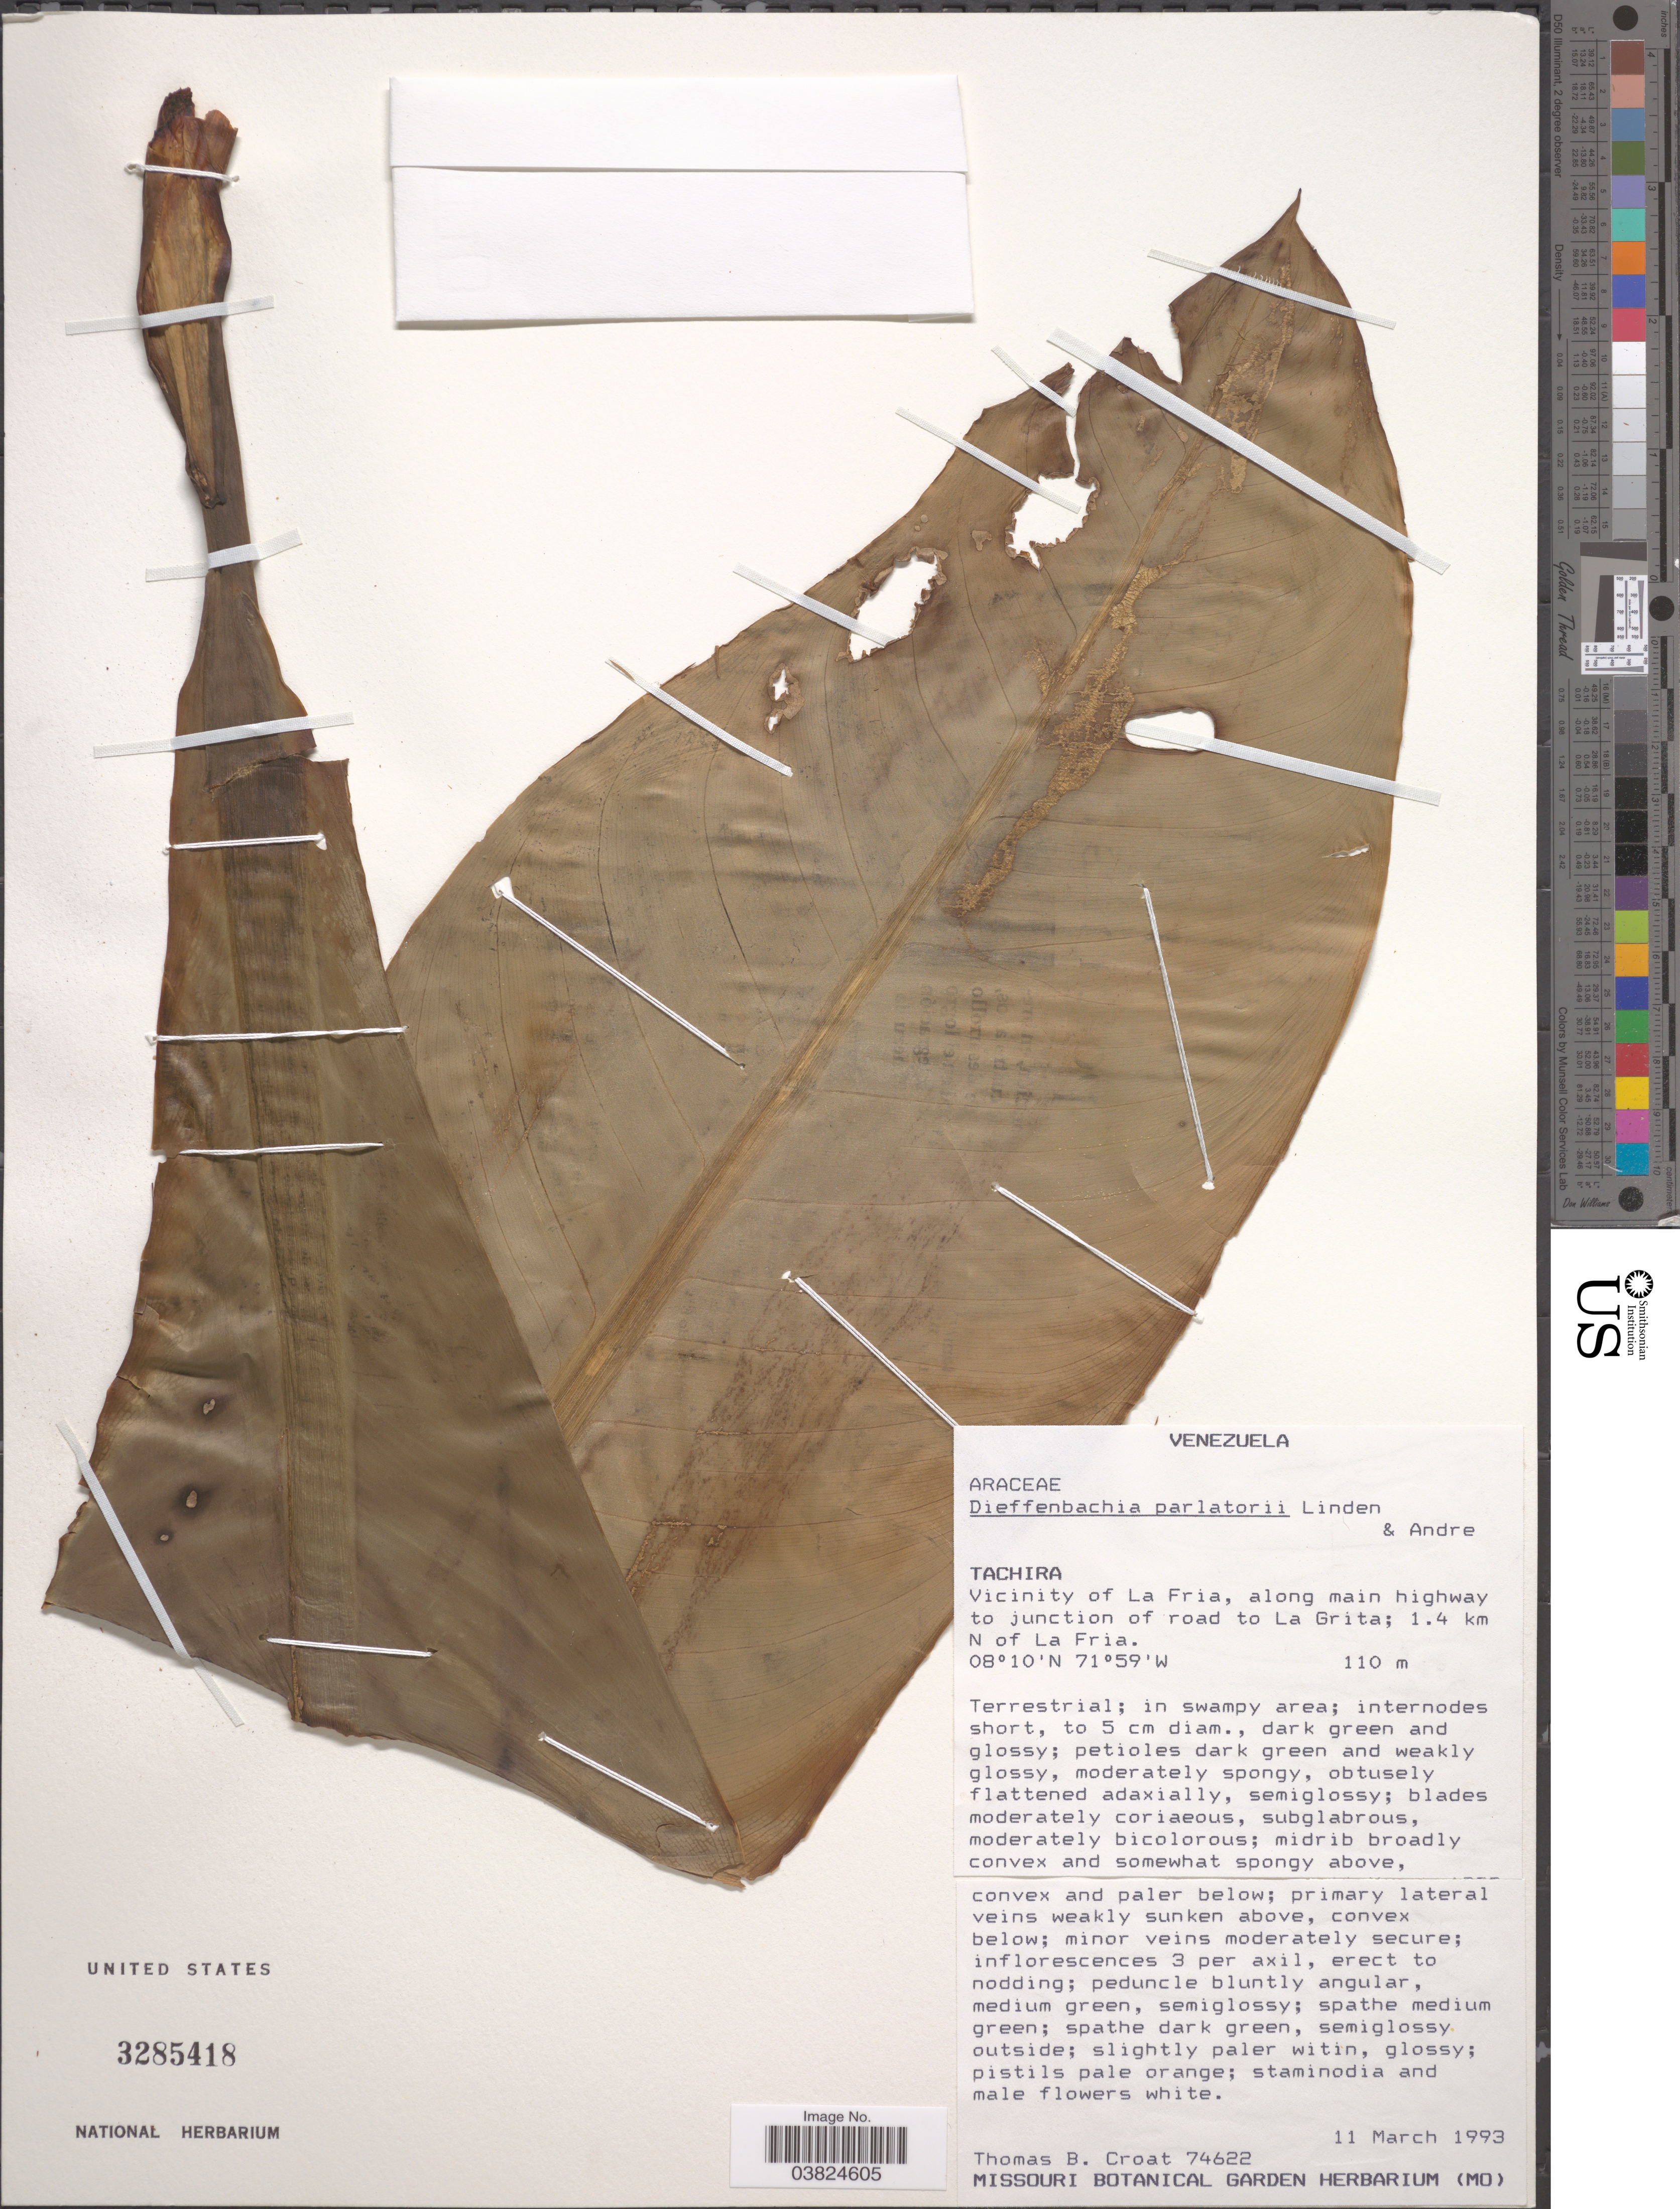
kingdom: Plantae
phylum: Tracheophyta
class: Liliopsida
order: Alismatales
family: Araceae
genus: Dieffenbachia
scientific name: Dieffenbachia parlatorei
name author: Linden & André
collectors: T. B. Croat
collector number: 74622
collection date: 1993-03-11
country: Venezuela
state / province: Tachira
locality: Vicinity of La Fria, along main highway to junction of road to La Grita; 1.4 km N of La Fria.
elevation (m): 110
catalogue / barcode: US 3285418